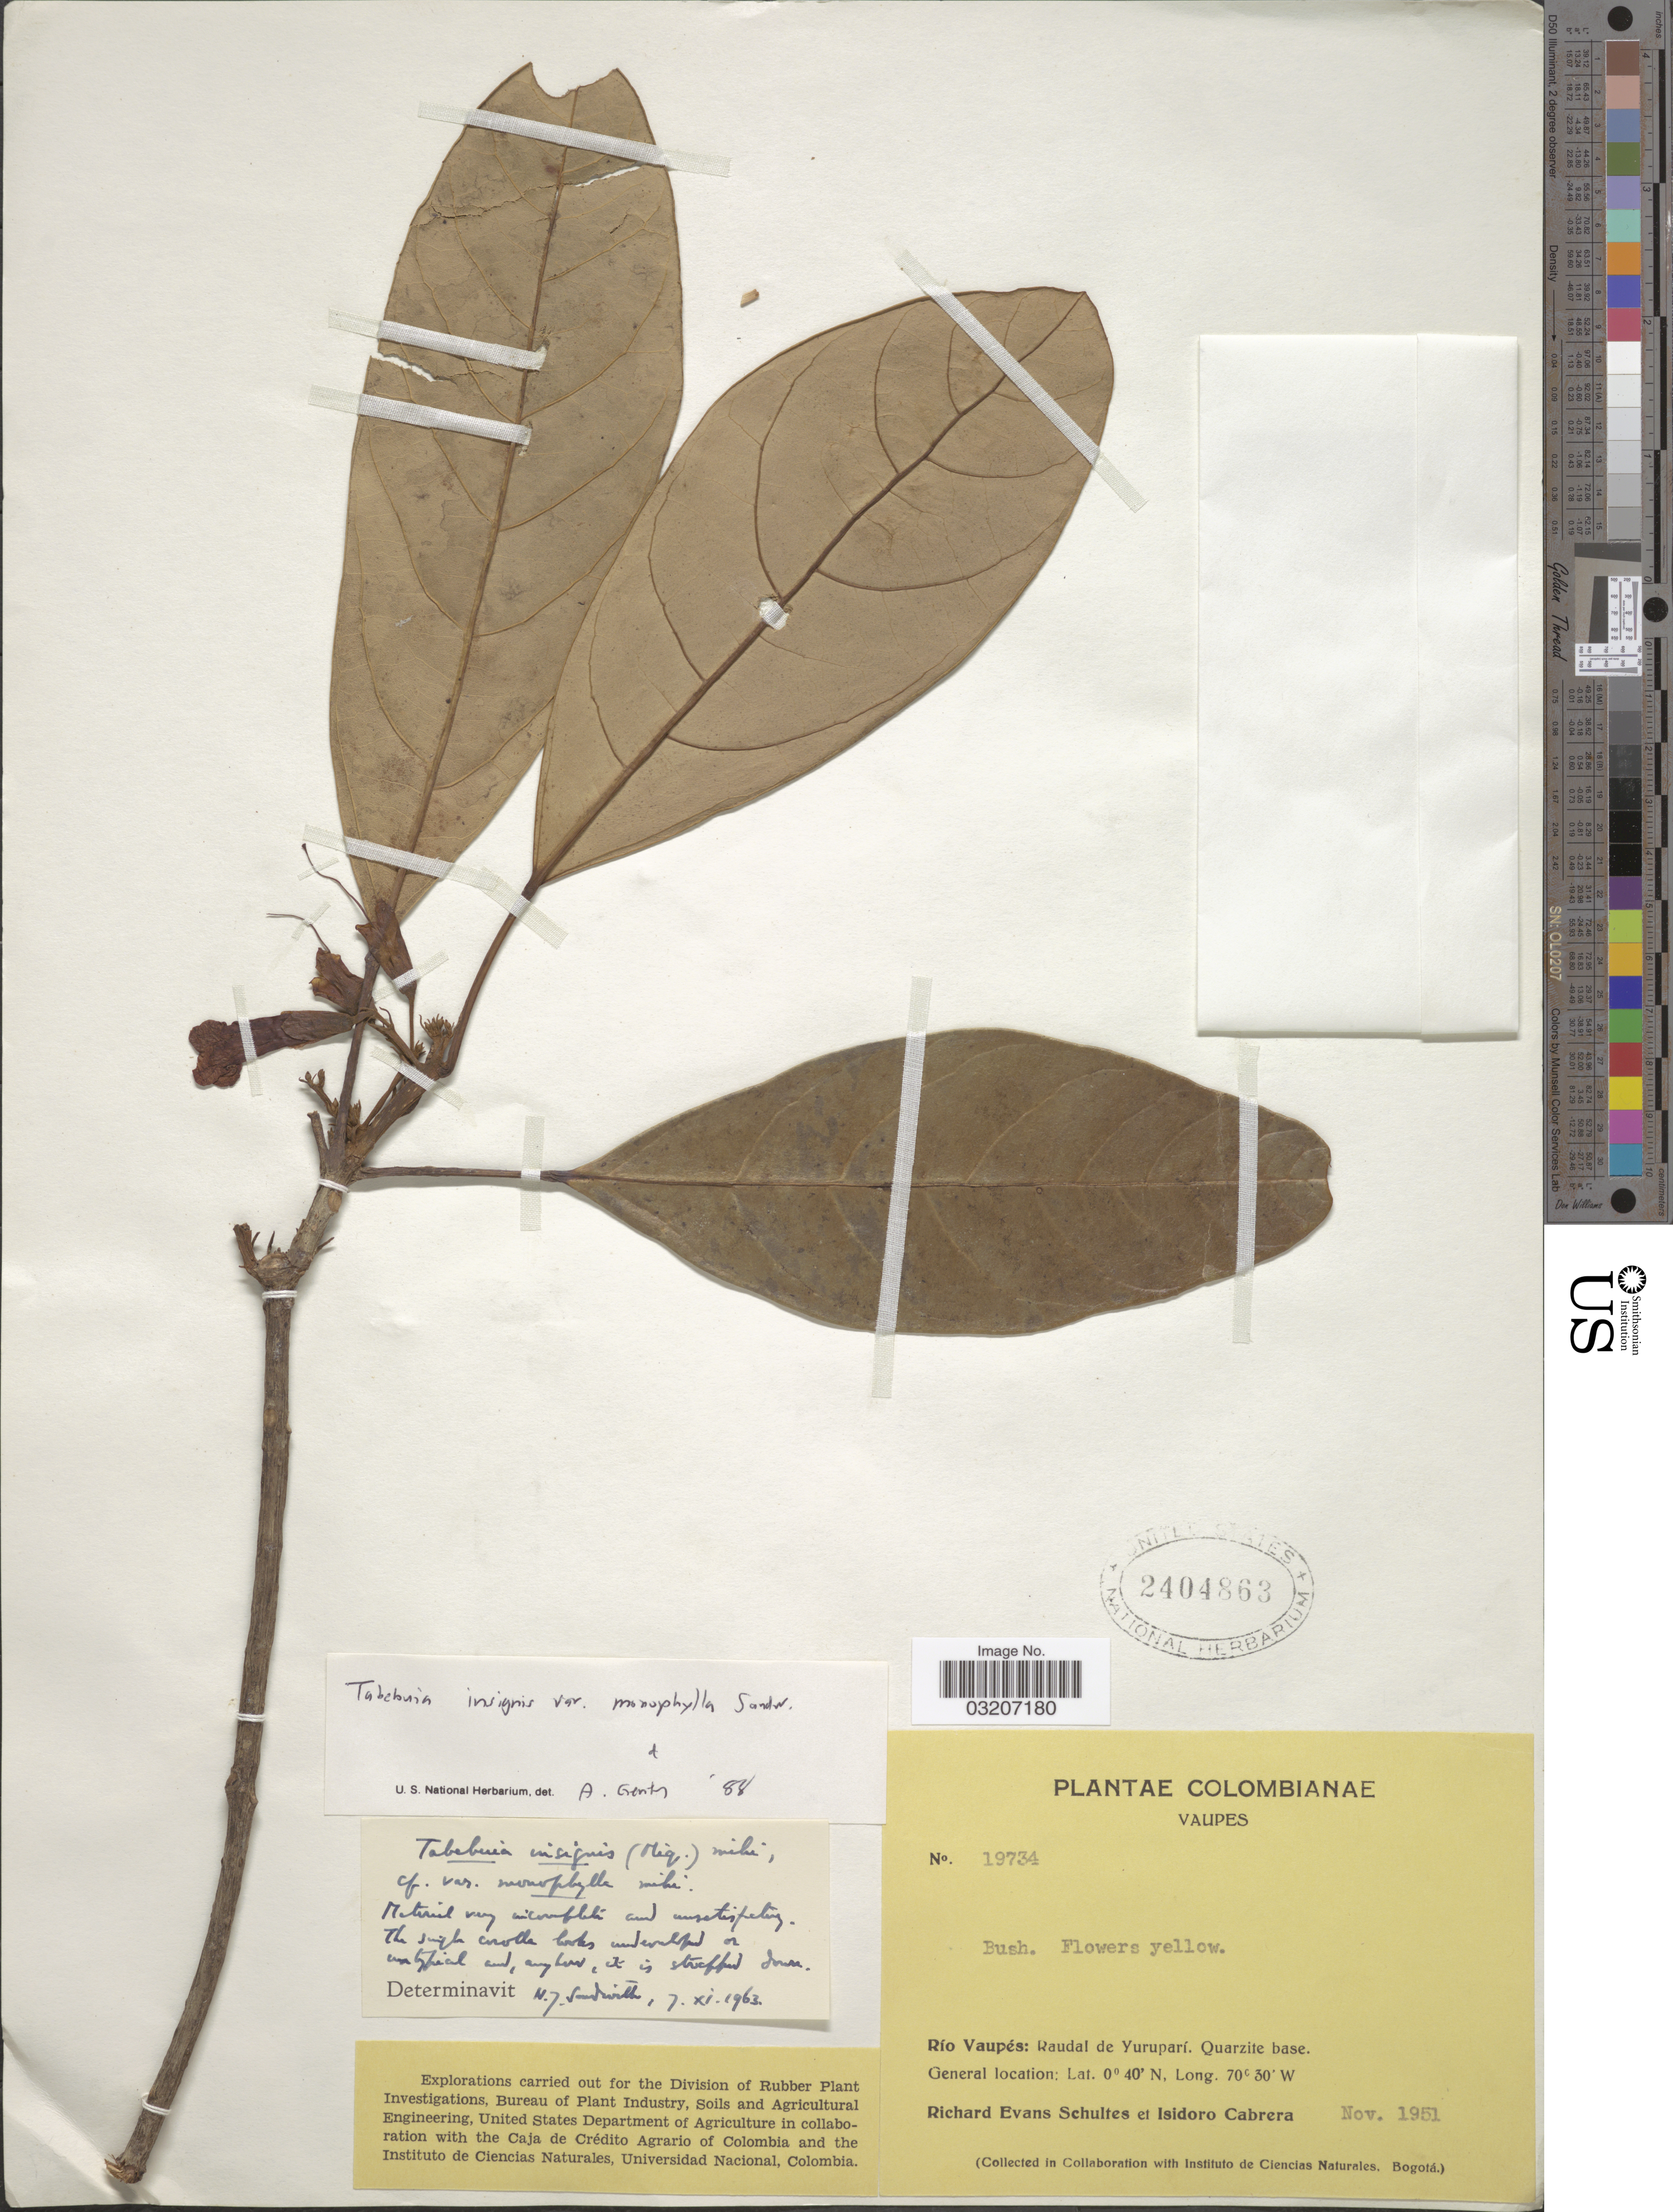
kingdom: Plantae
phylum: Tracheophyta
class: Magnoliopsida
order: Lamiales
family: Bignoniaceae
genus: Tabebuia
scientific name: Tabebuia insignis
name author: (Miq.) Sandwith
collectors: R. E. Schultes & I. Cabrera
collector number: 19734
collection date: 1951-11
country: Colombia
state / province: Vaupés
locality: Río Vaupés: Raudal de Yuruparí.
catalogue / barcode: US 2404863